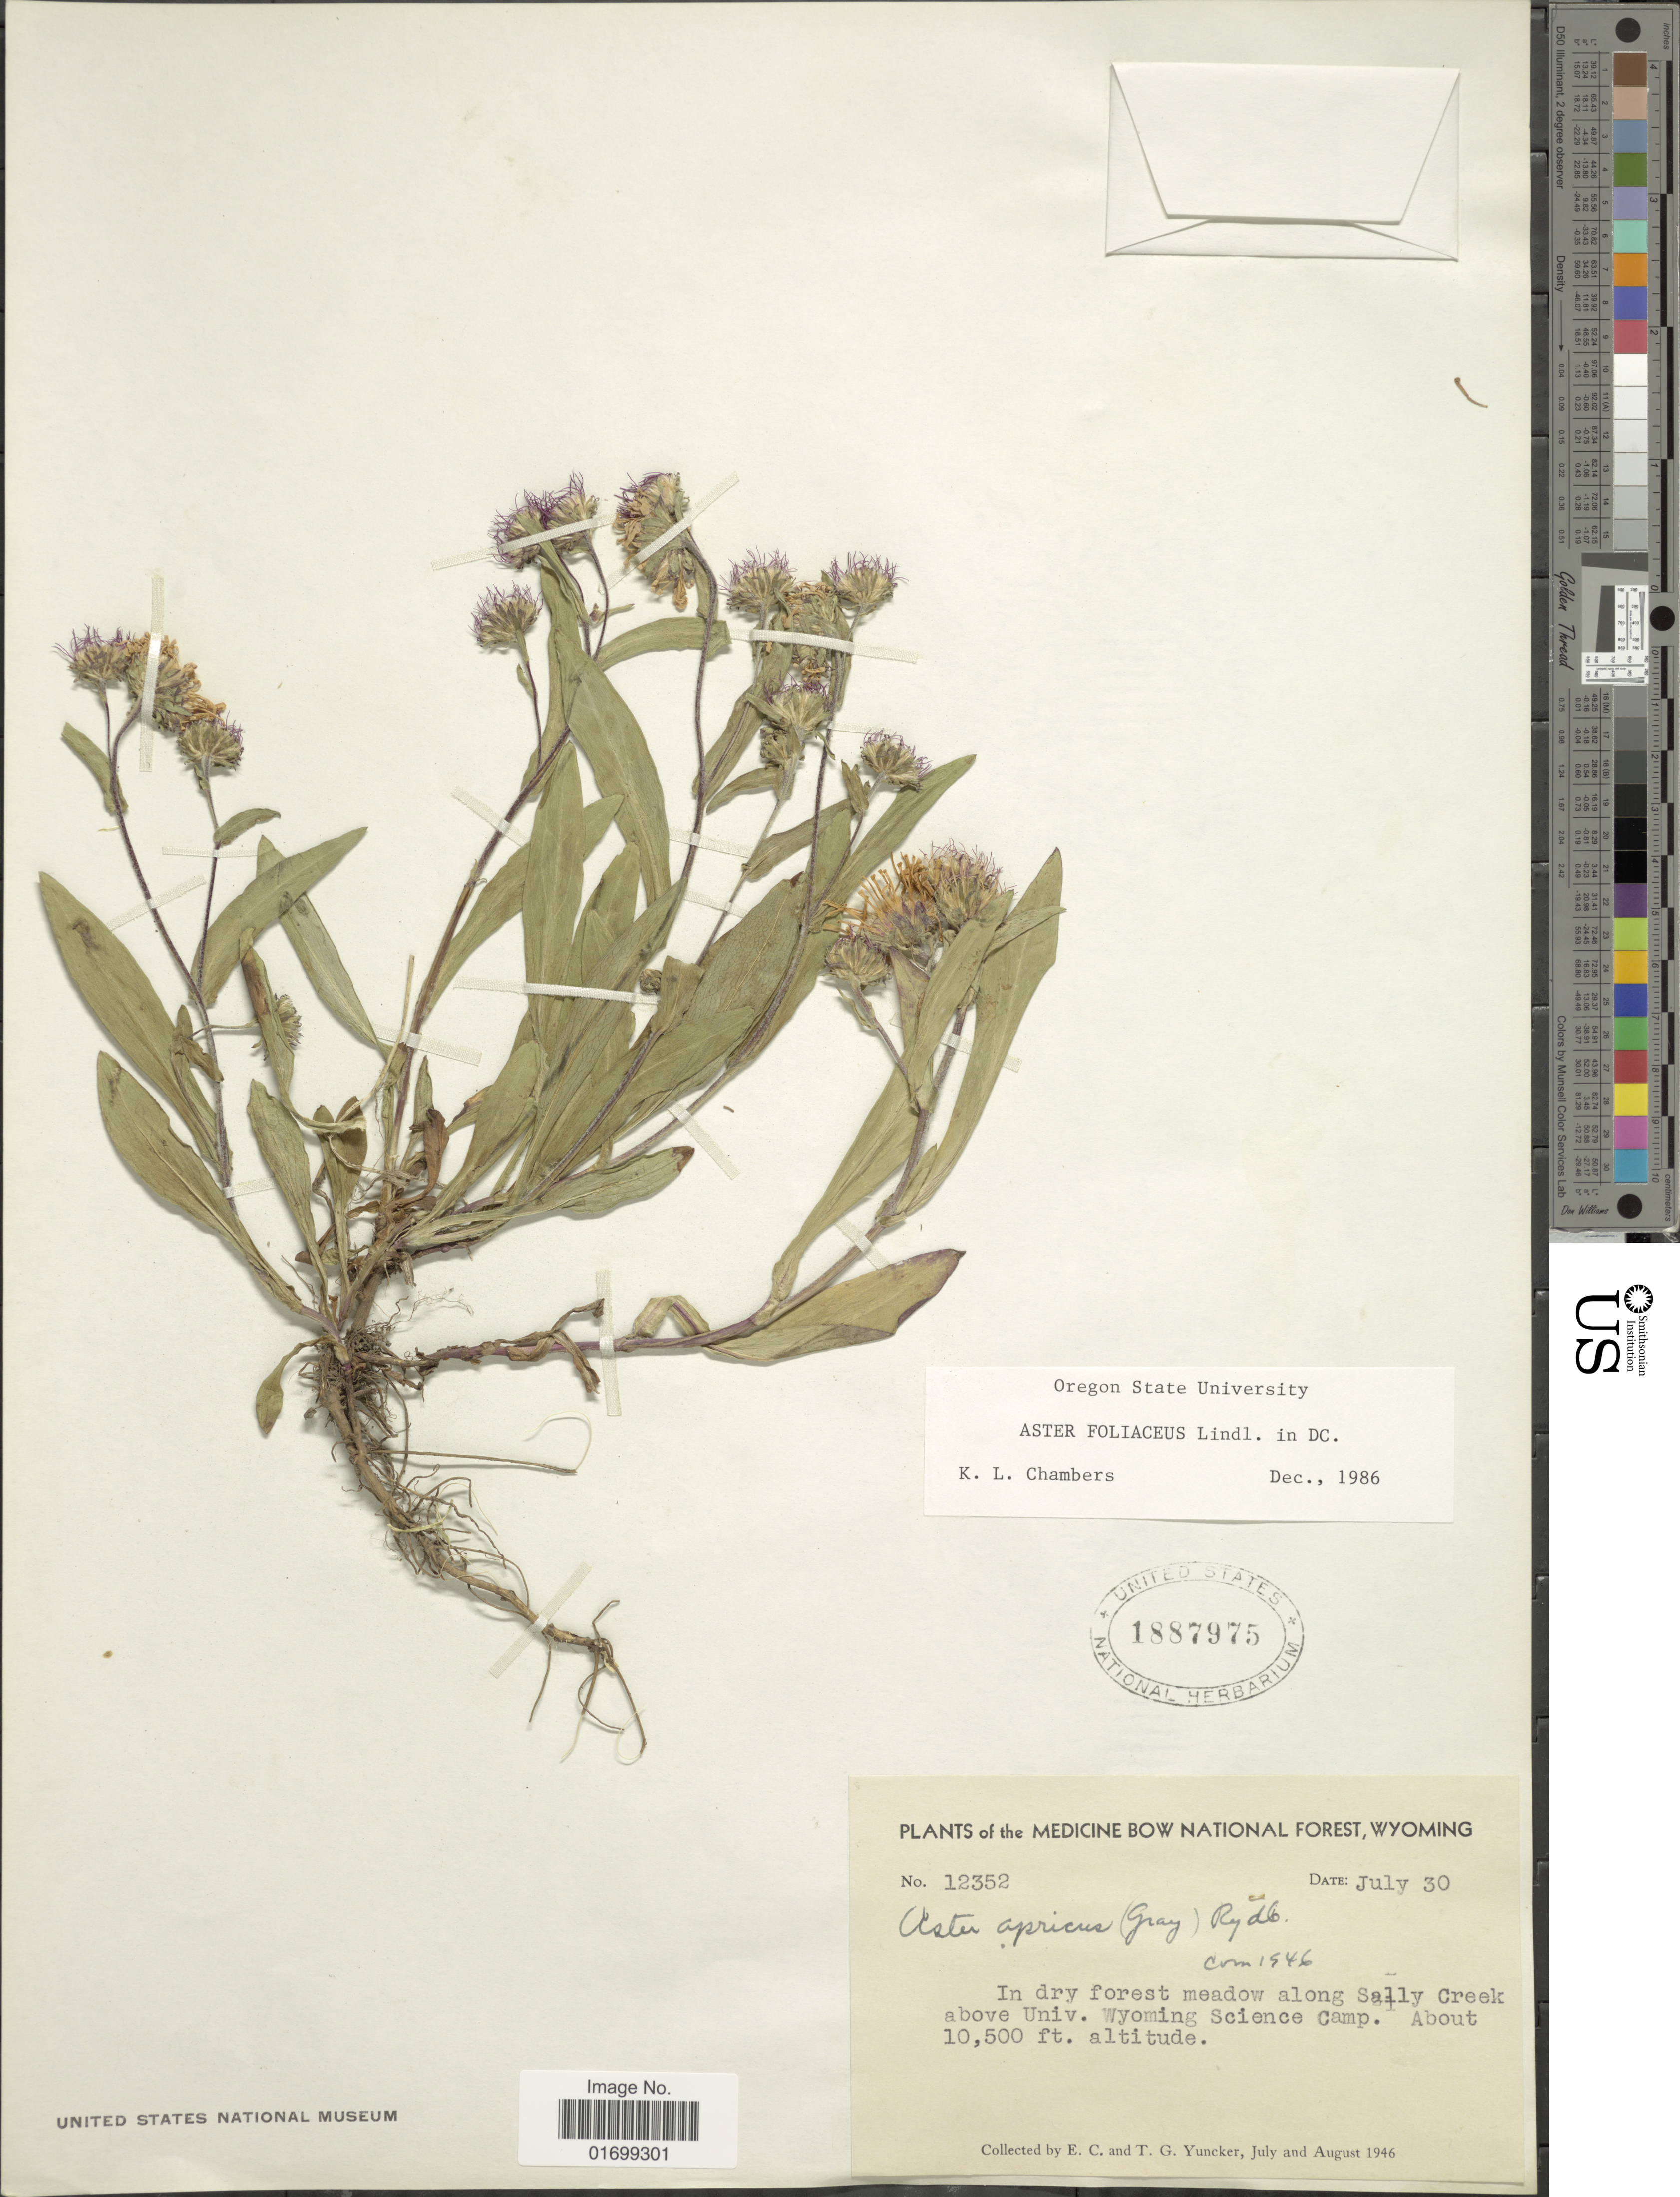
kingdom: Plantae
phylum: Tracheophyta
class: Magnoliopsida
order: Asterales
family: Asteraceae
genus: Symphyotrichum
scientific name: Symphyotrichum foliaceum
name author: (Lindl. ex DC.) G.L. Nesom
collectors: E. C. Yuncker & T. G. Yuncker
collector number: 12352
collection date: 1946-07-30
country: United States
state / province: Wyoming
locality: The Medicine Bow National Forest, in dry forest meadow along Sally Creek above Univ. Wyoming Science Camp.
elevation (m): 3200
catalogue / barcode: US 1887975